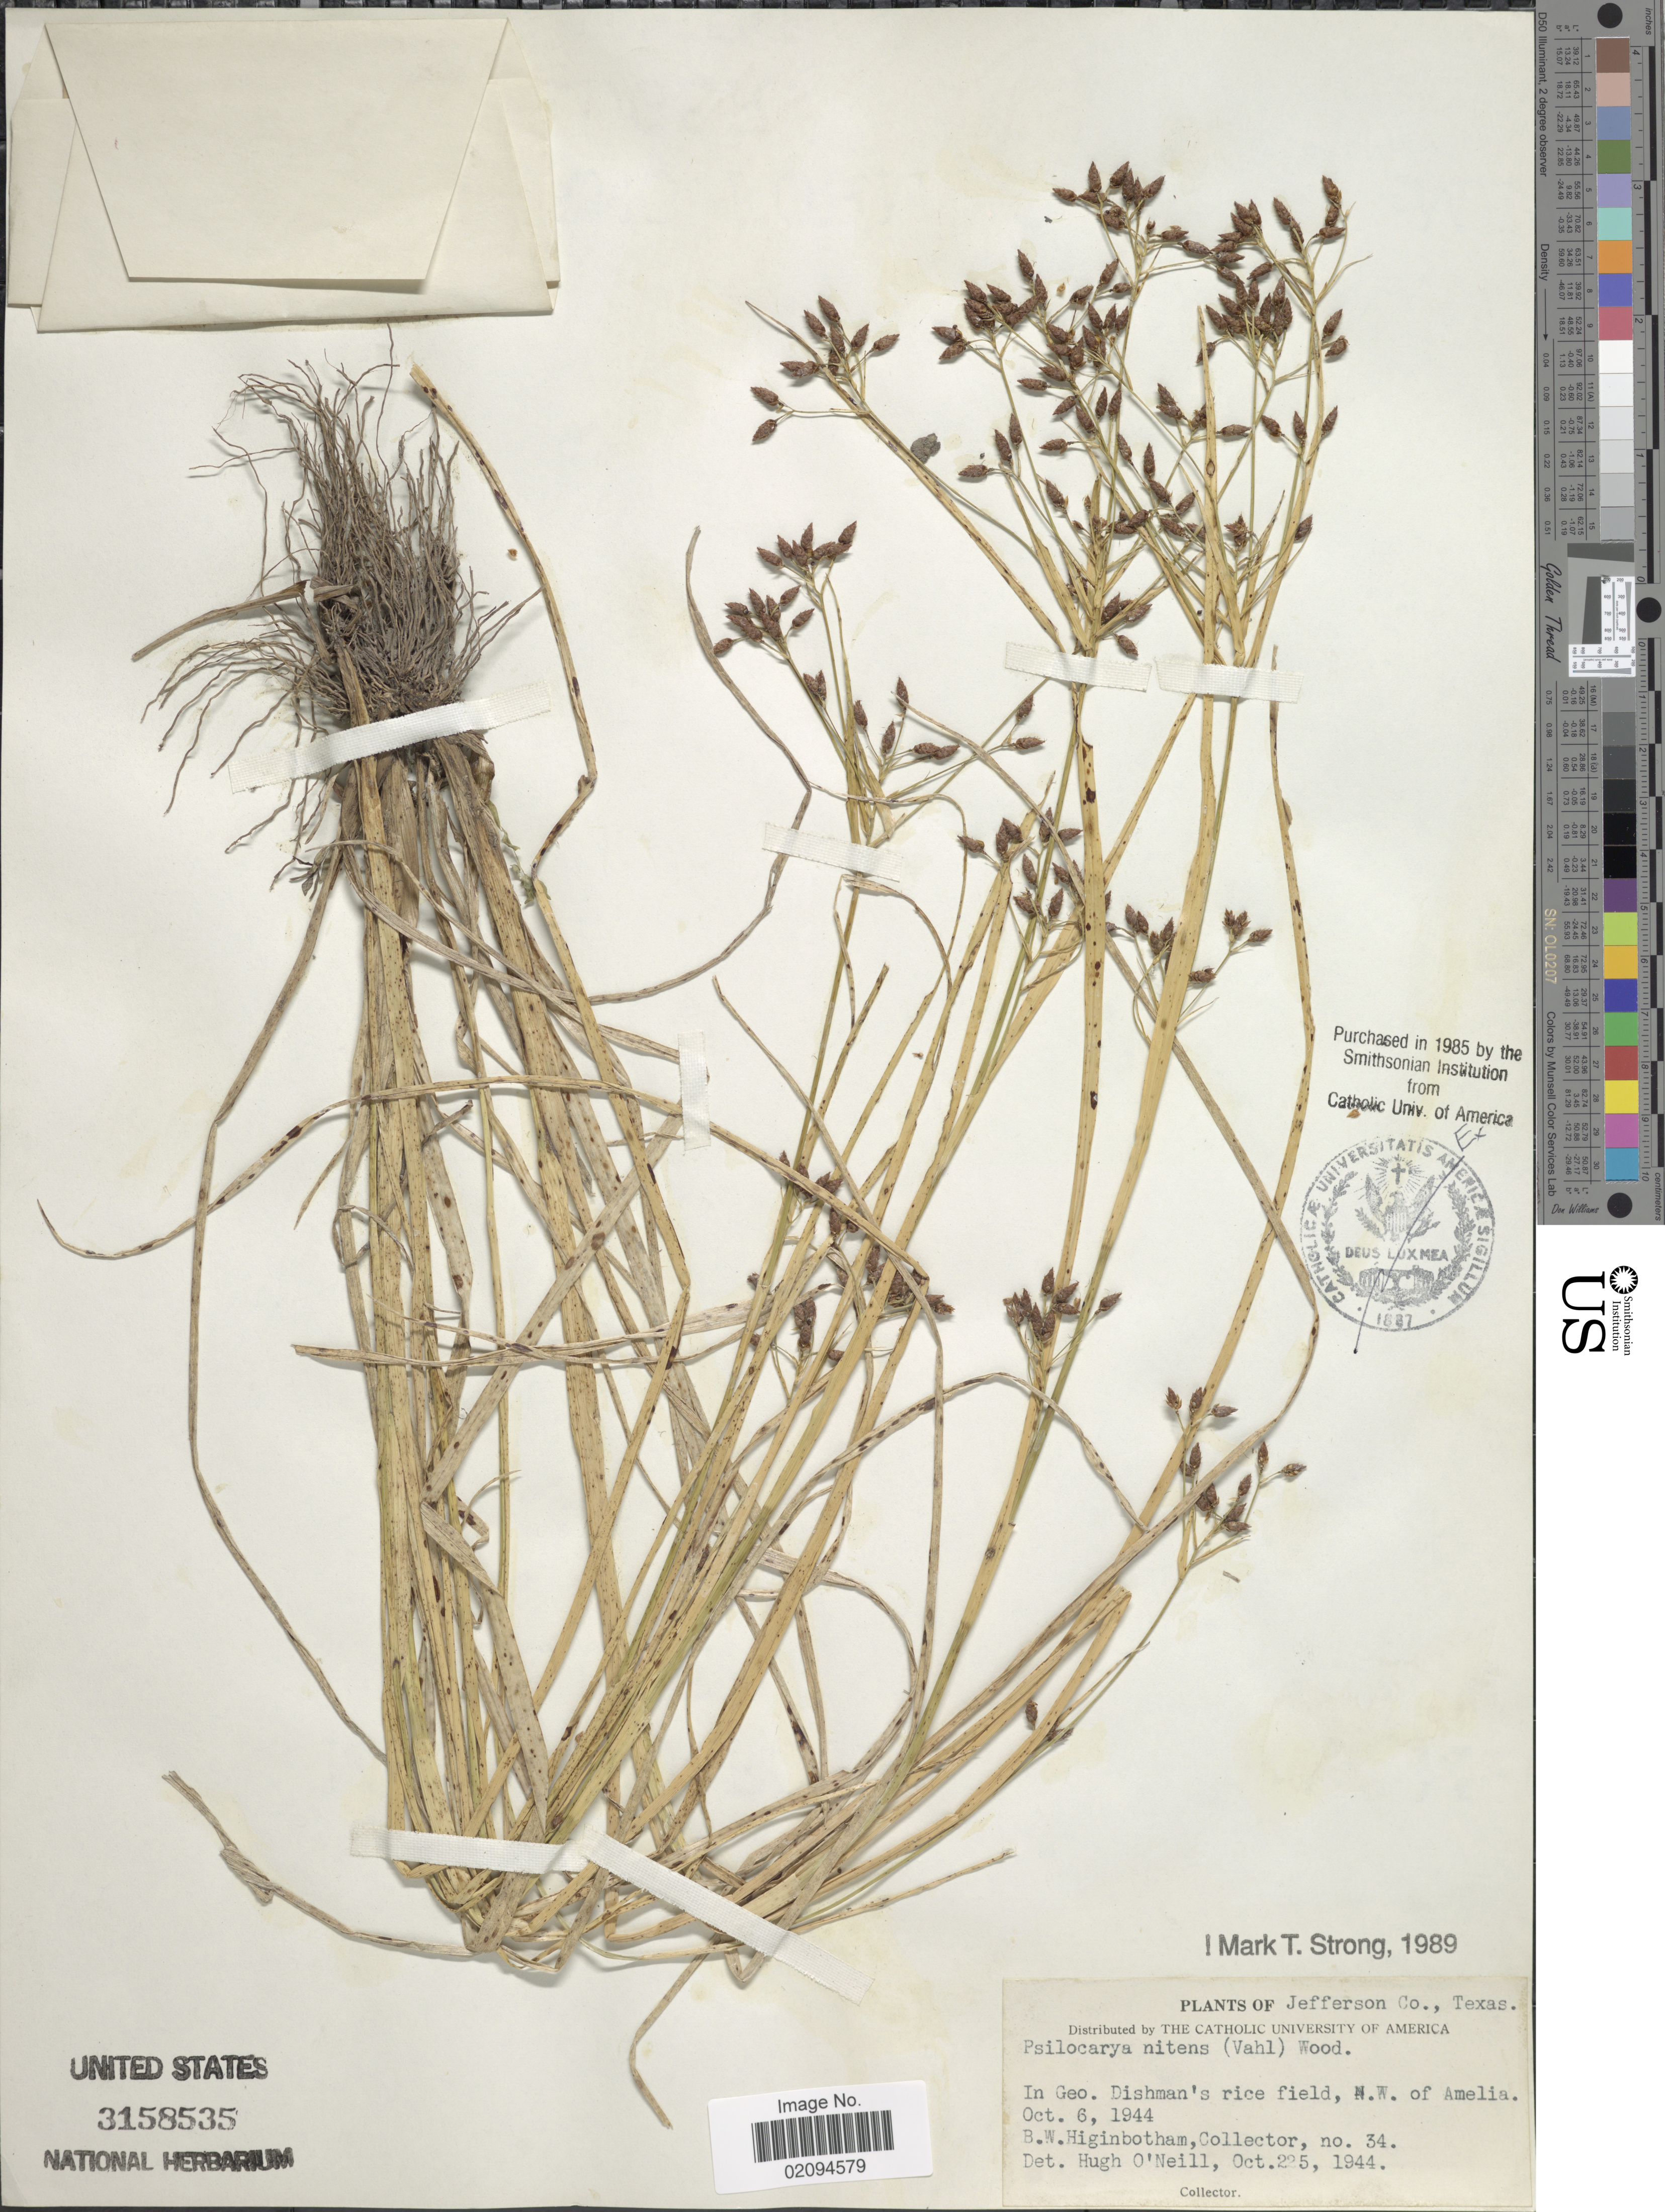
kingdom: Plantae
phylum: Tracheophyta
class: Liliopsida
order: Poales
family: Cyperaceae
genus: Rhynchospora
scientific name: Rhynchospora nitens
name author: (Vahl) A. Gray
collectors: N. Higinbotham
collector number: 34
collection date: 1944-10-06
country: United States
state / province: Texas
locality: Jefferson Co. In Geo. Dishman's rice field, N.W. of Amelia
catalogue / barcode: US 3158535